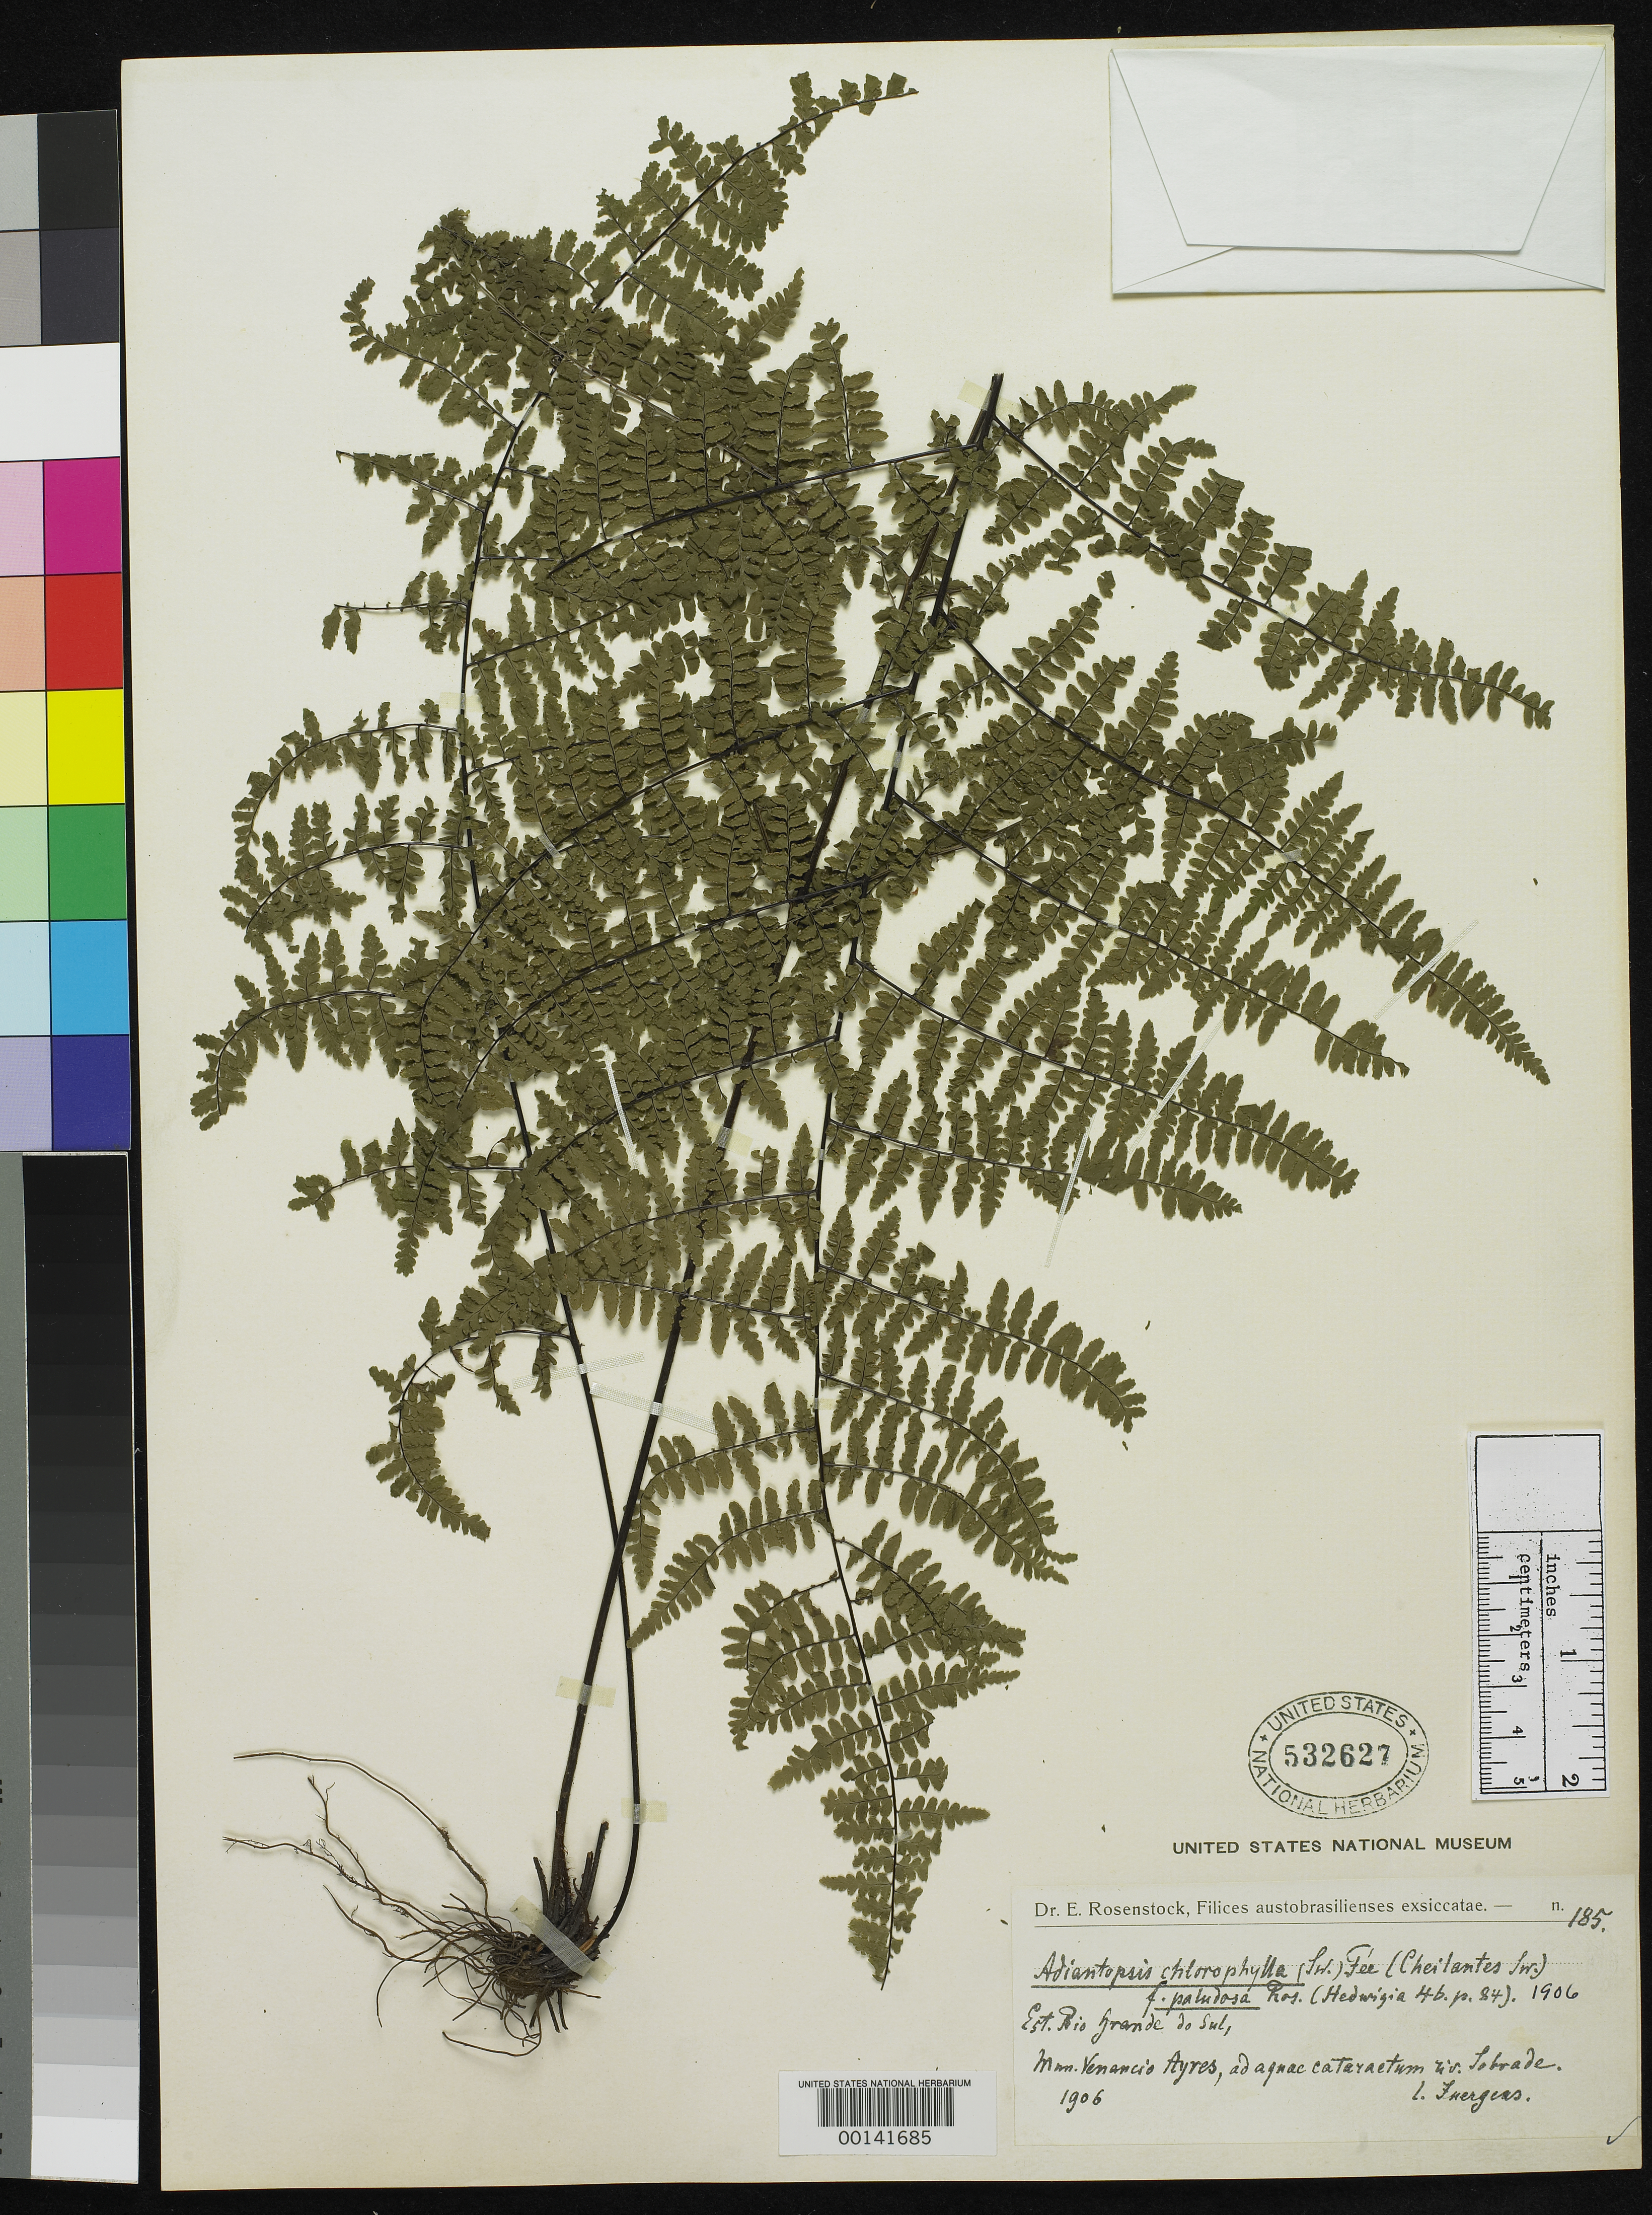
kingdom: Plantae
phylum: Tracheophyta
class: Polypodiopsida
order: Polypodiales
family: Pteridaceae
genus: Adiantopsis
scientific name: Adiantopsis chlorophylla f. paludosa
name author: Rosenst.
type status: Type Collection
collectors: C. Juergens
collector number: Rosenstock Exs. 185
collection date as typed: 1906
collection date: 1906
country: Brazil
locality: Mun. Venacio Ayres, Labrade.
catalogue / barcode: US 532627